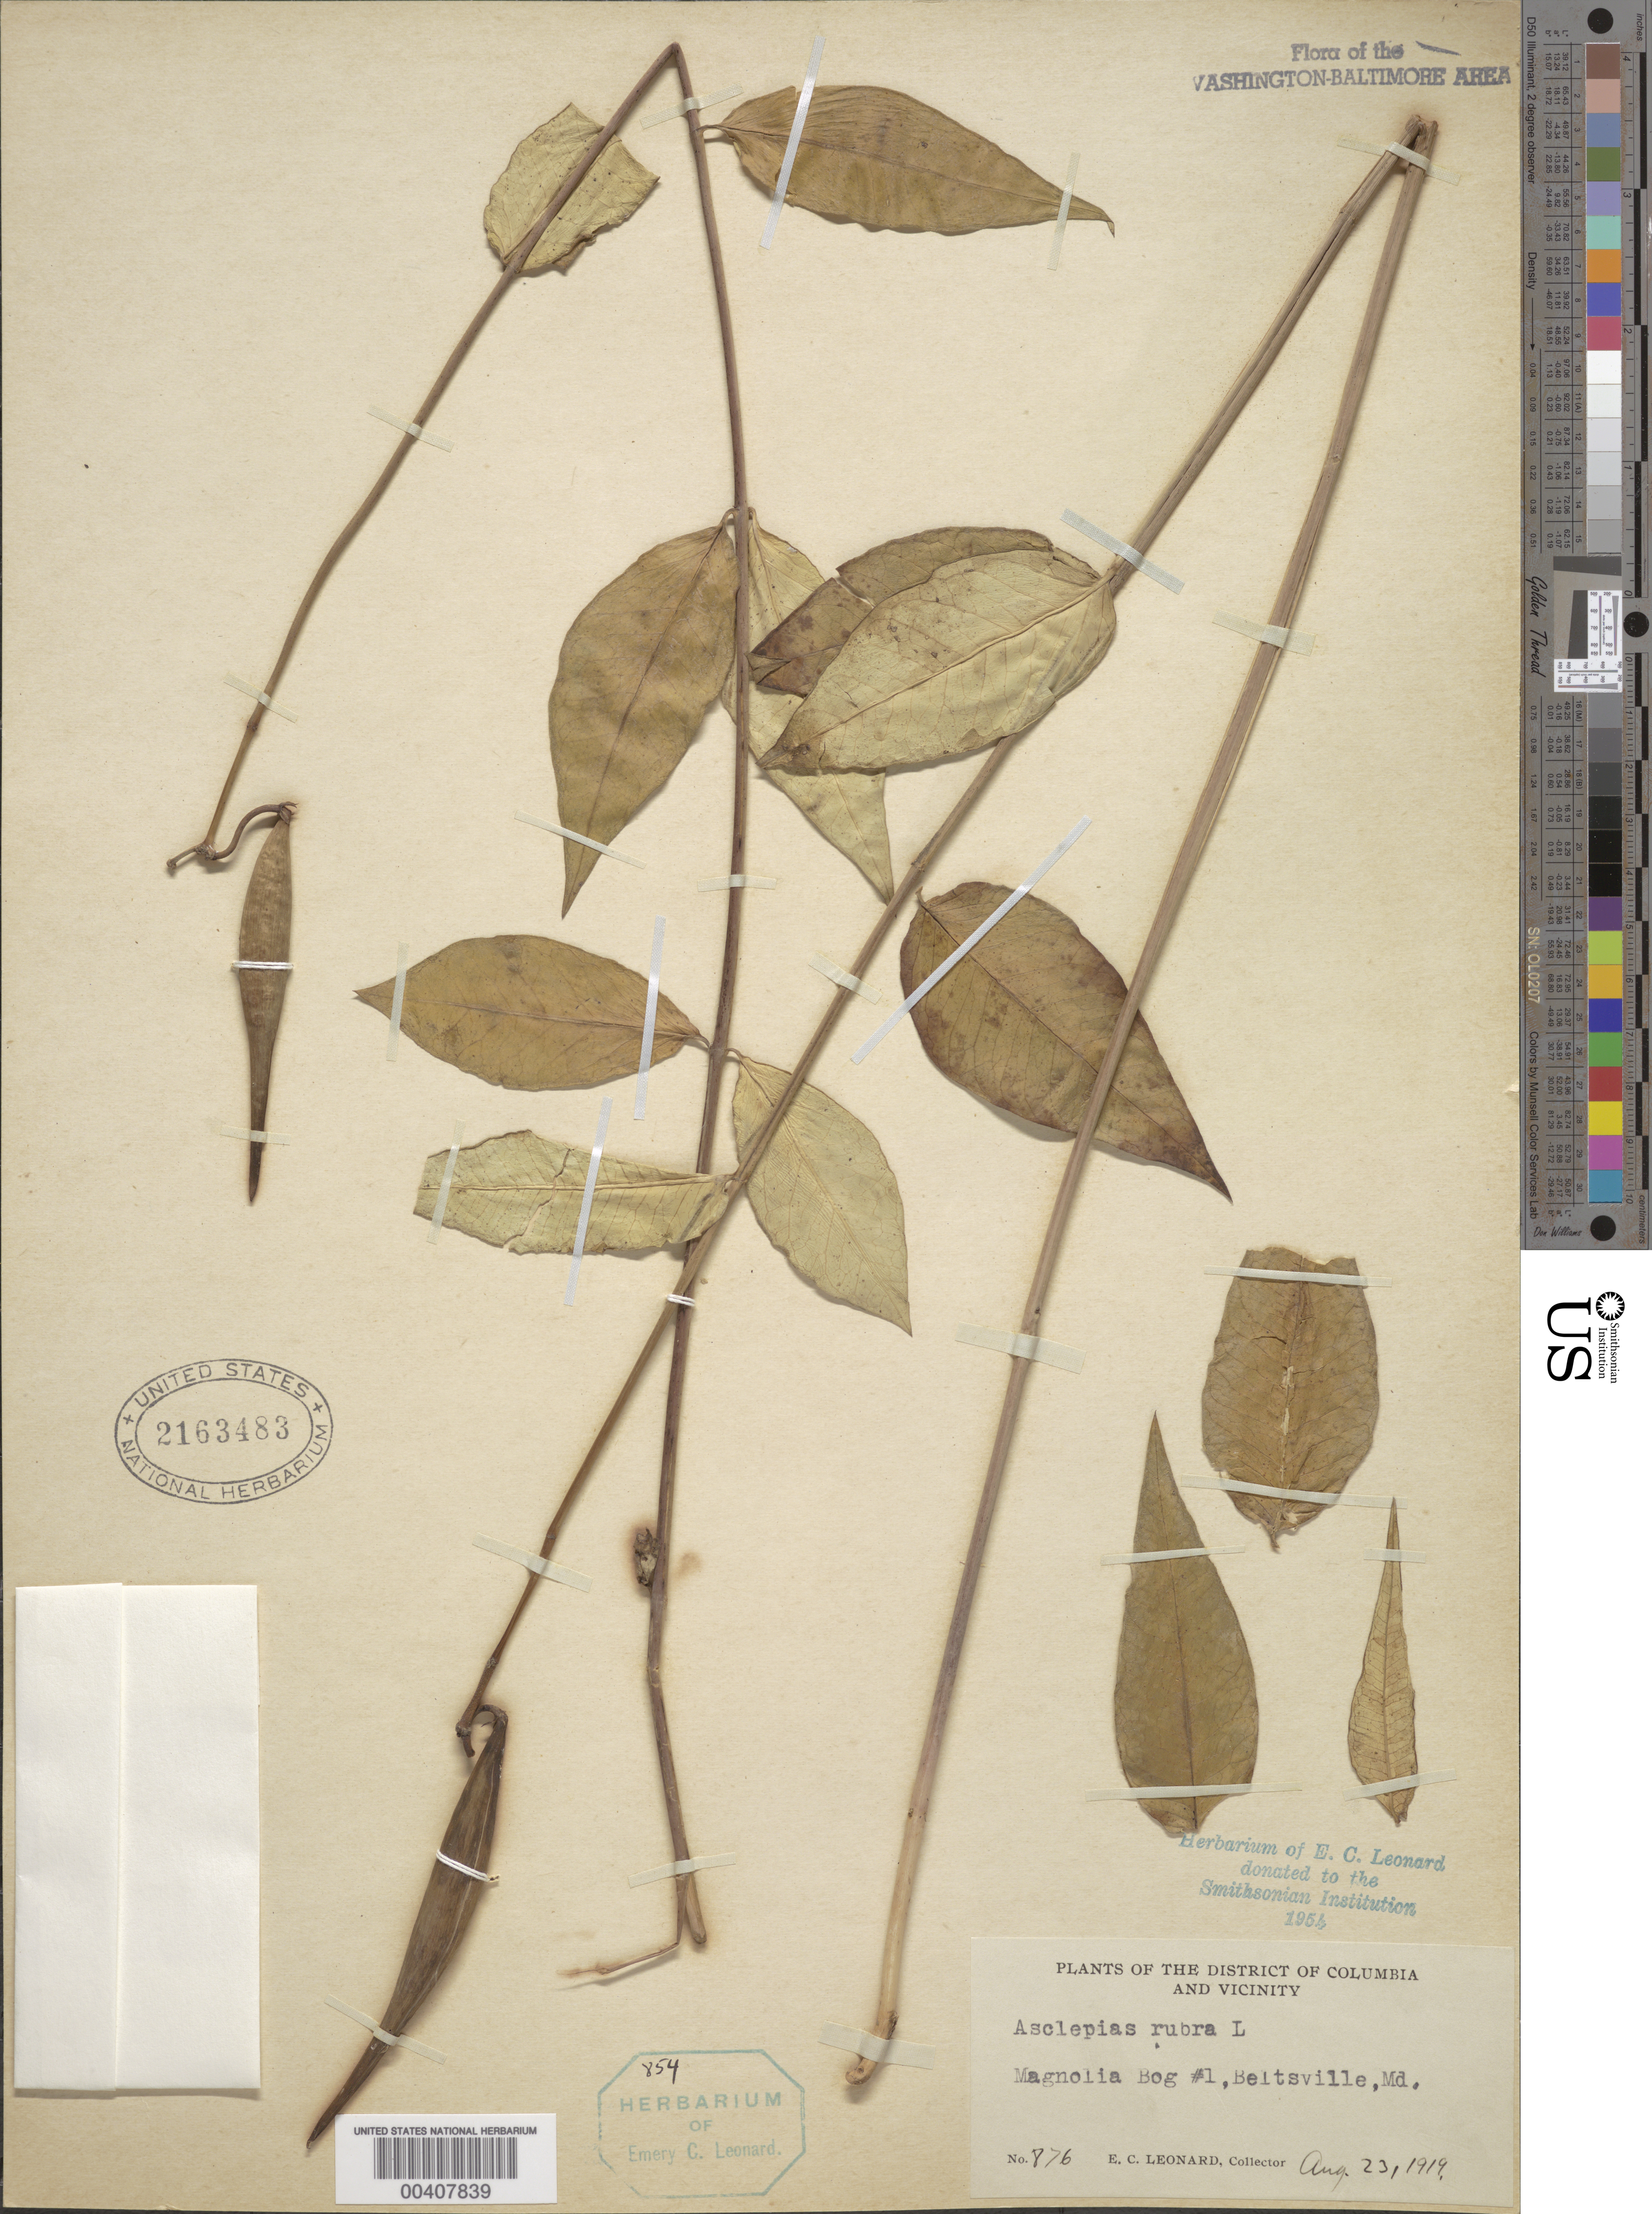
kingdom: Plantae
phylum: Tracheophyta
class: Magnoliopsida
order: Gentianales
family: Apocynaceae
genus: Asclepias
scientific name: Asclepias rubra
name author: L.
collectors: E. C. Leonard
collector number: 876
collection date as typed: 23 Aug 1919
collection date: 1919-08-23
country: United States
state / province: Maryland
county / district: Prince George's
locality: Magnolia Bog, Beltsville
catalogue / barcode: US 2163483